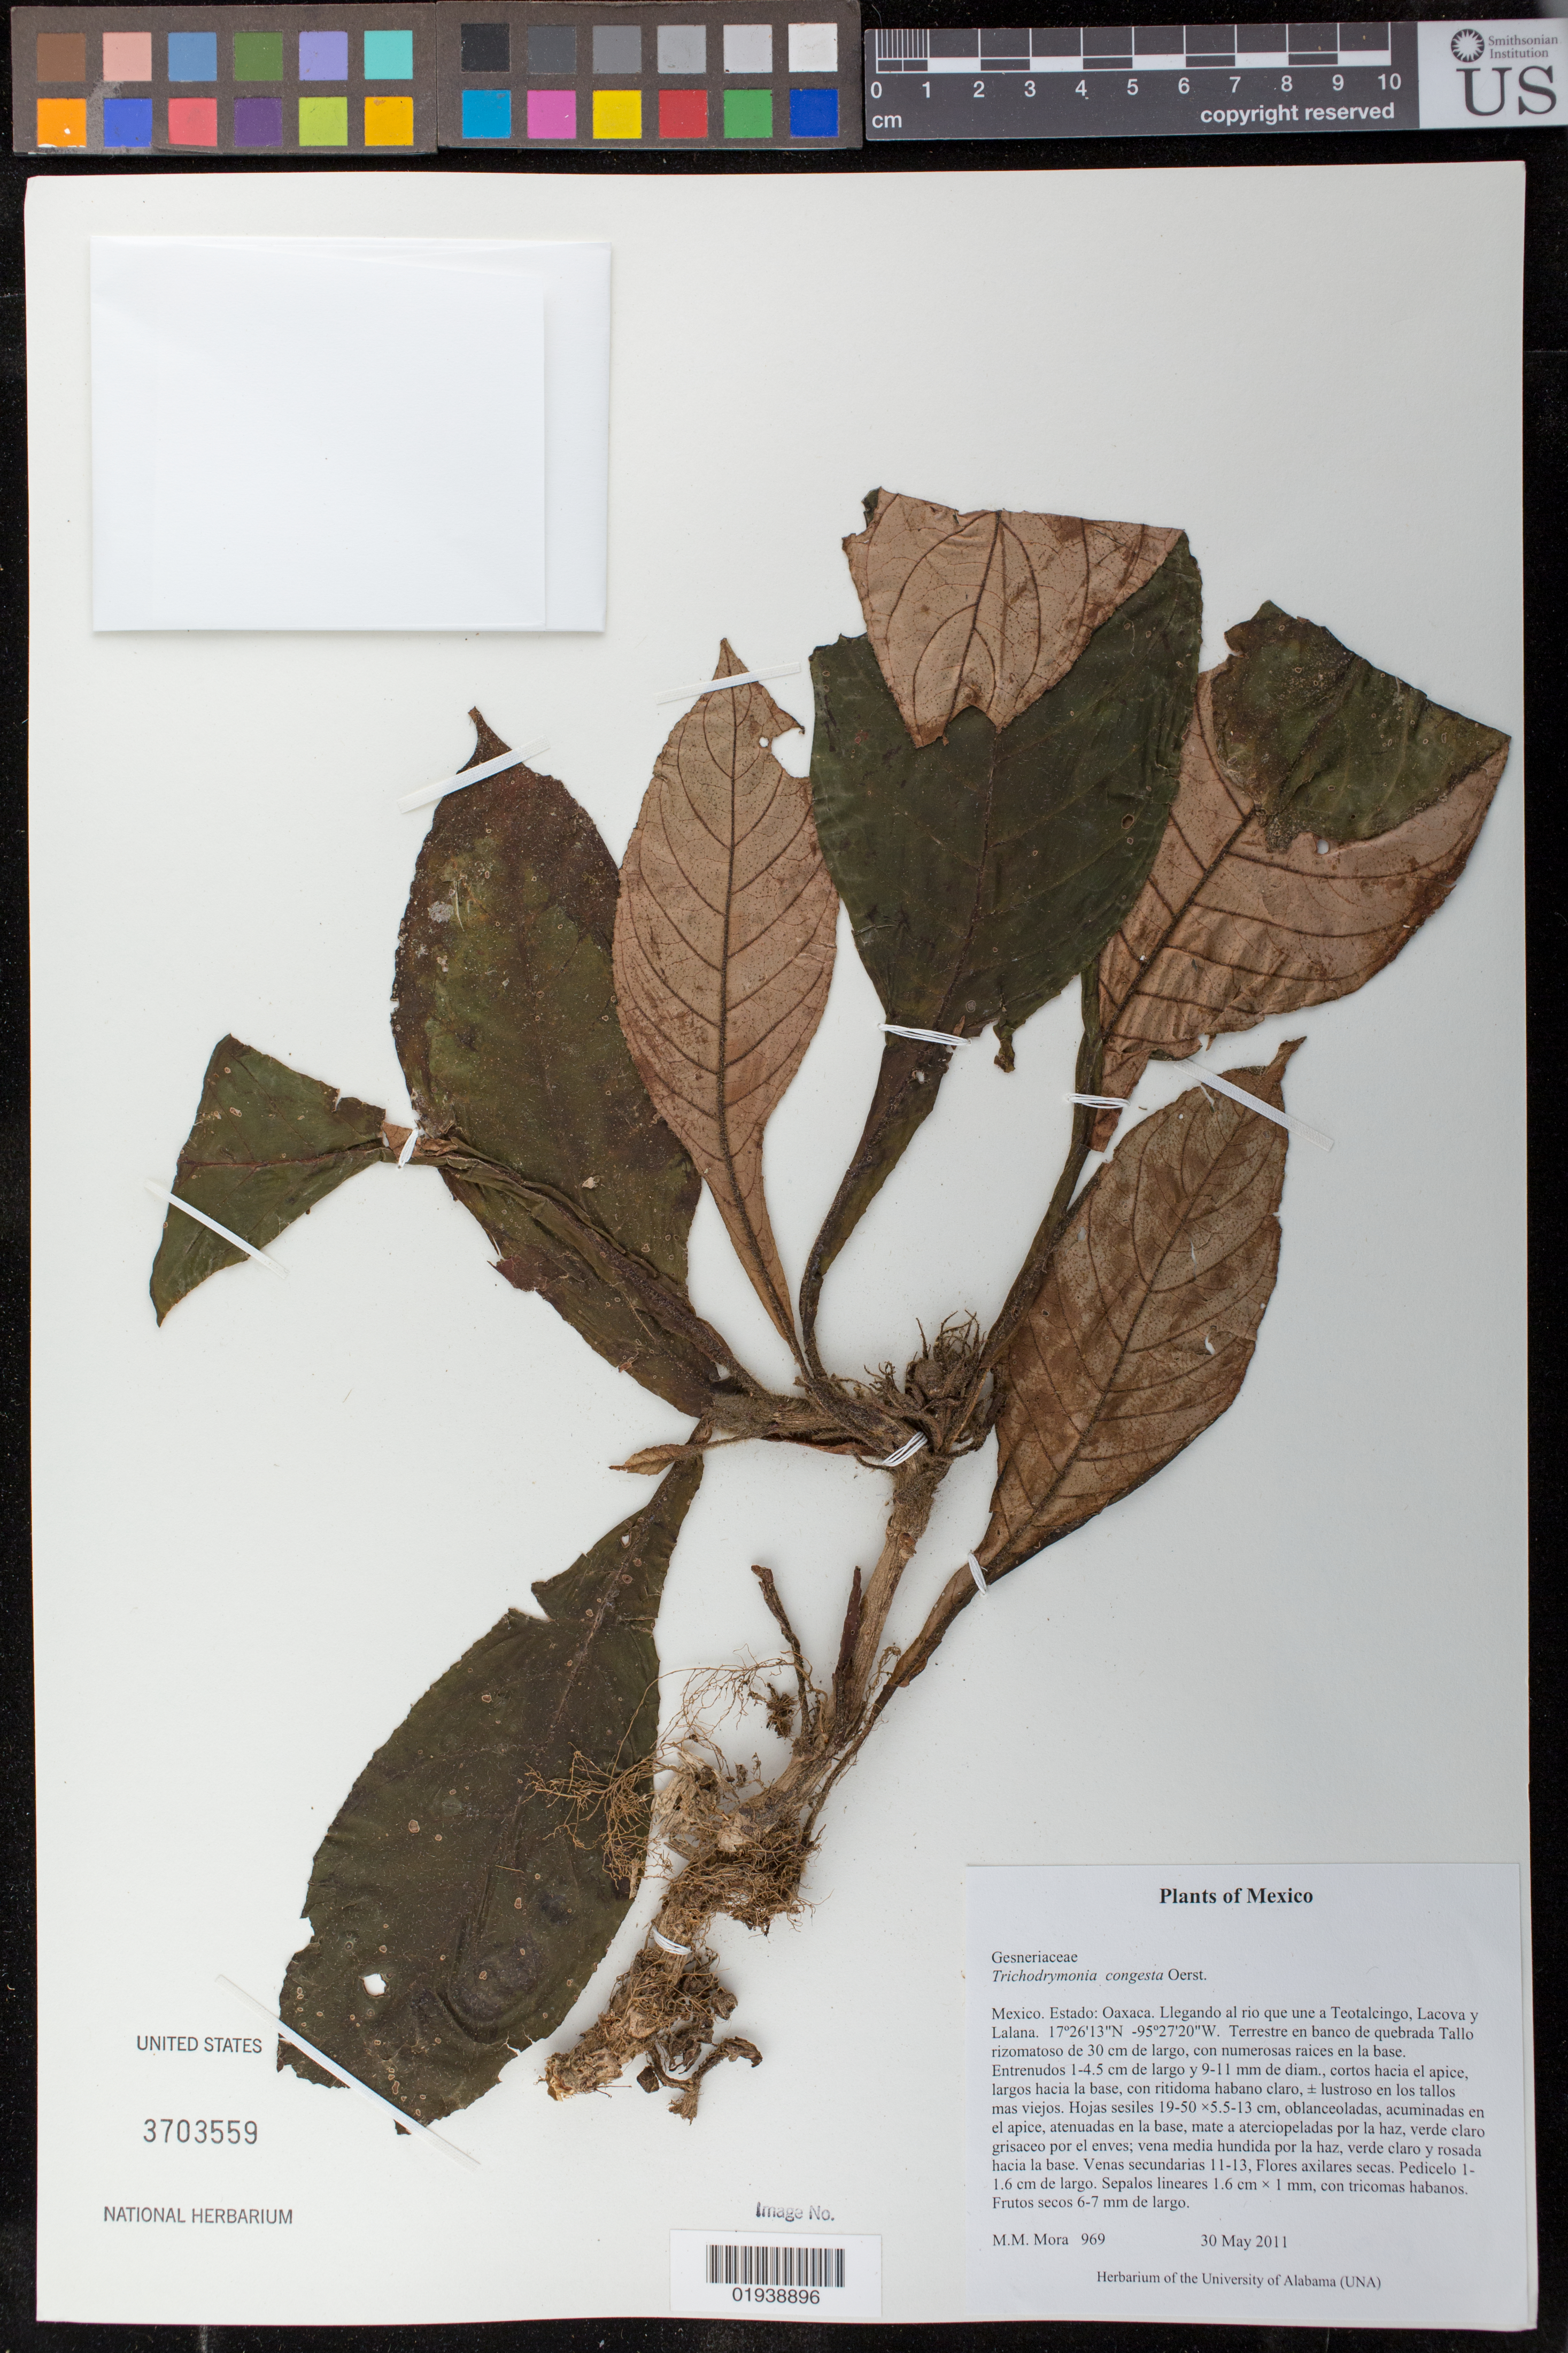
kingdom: Plantae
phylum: Tracheophyta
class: Magnoliopsida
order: Lamiales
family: Gesneriaceae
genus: Trichodrymonia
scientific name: Trichodrymonia congesta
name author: Oerst.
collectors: M. M. Mora & T. B. MacDougall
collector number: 969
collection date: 2011-05-30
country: Mexico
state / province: Oaxaca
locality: Llegando al rio que une a Teotalcingo, Lacova y Lalana.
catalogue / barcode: US 3703559